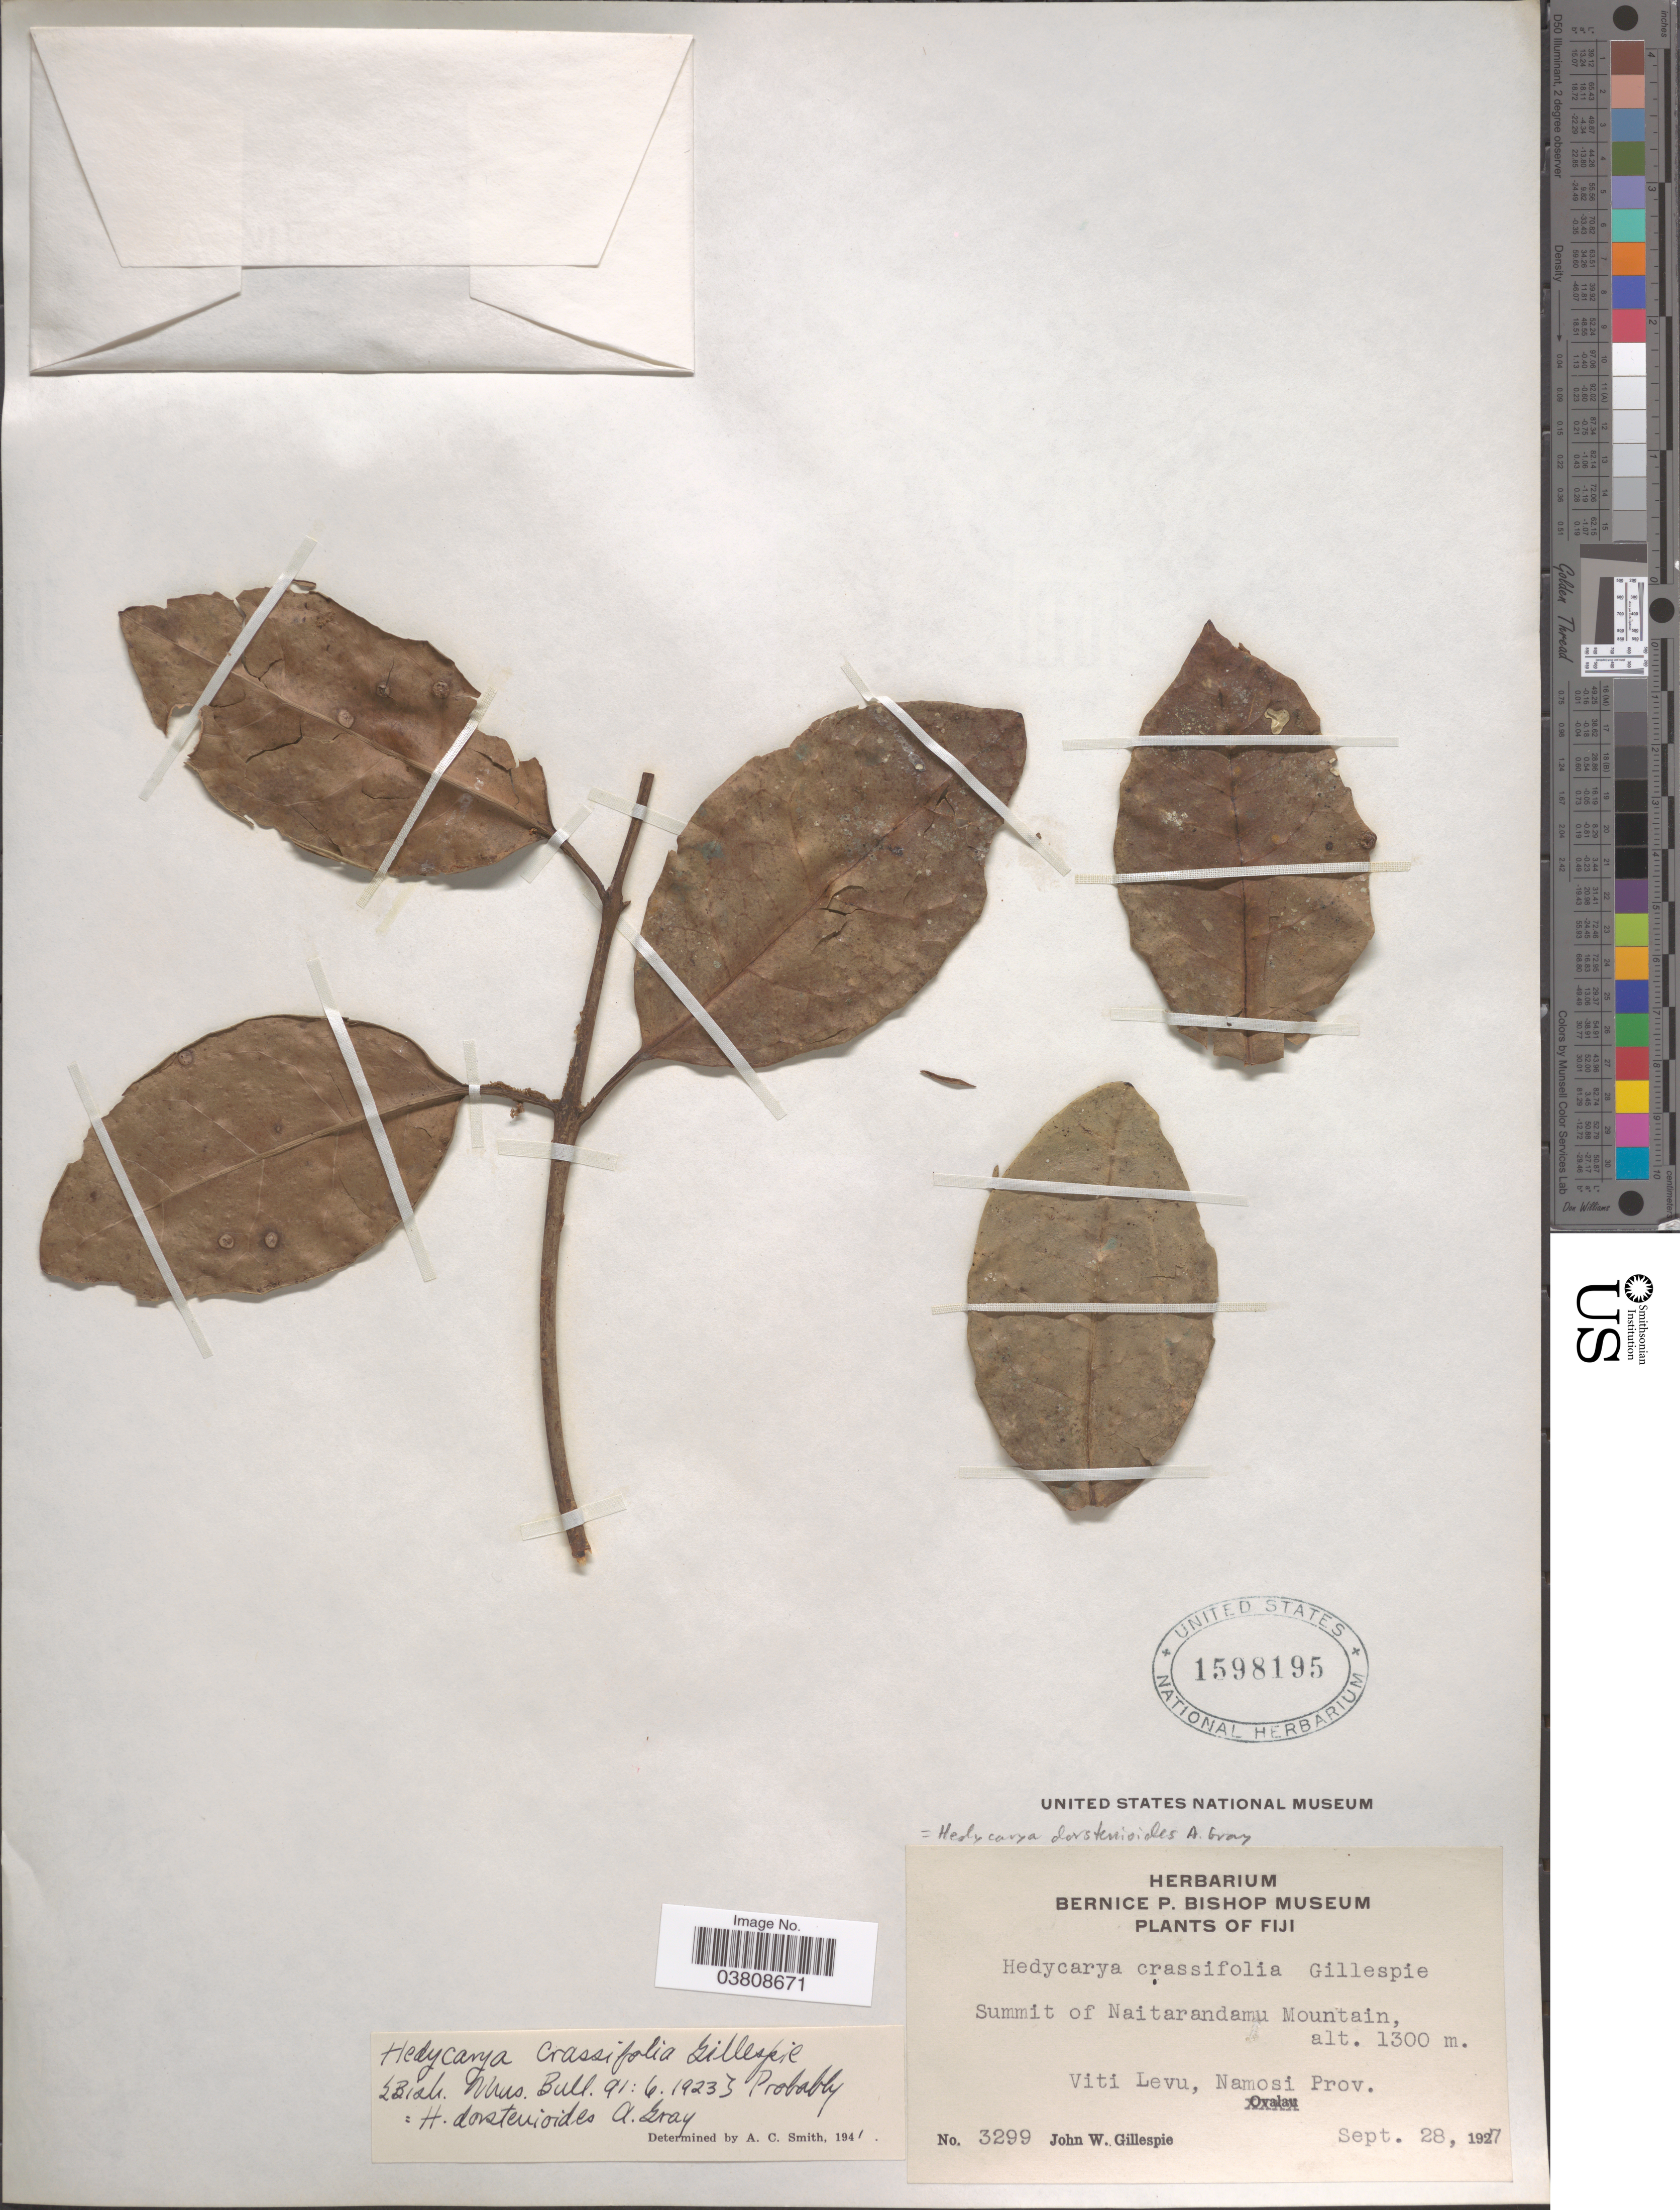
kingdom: Plantae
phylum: Tracheophyta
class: Magnoliopsida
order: Laurales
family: Monimiaceae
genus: Hedycarya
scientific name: Hedycarya dorstenioides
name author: A. Gray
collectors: J. W. Gillespie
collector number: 3299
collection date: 1927-09-28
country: Fiji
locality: Summit of Naitarandamu Mountain. Viti Levu, Namosi Prov.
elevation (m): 1300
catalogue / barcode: US 1598195